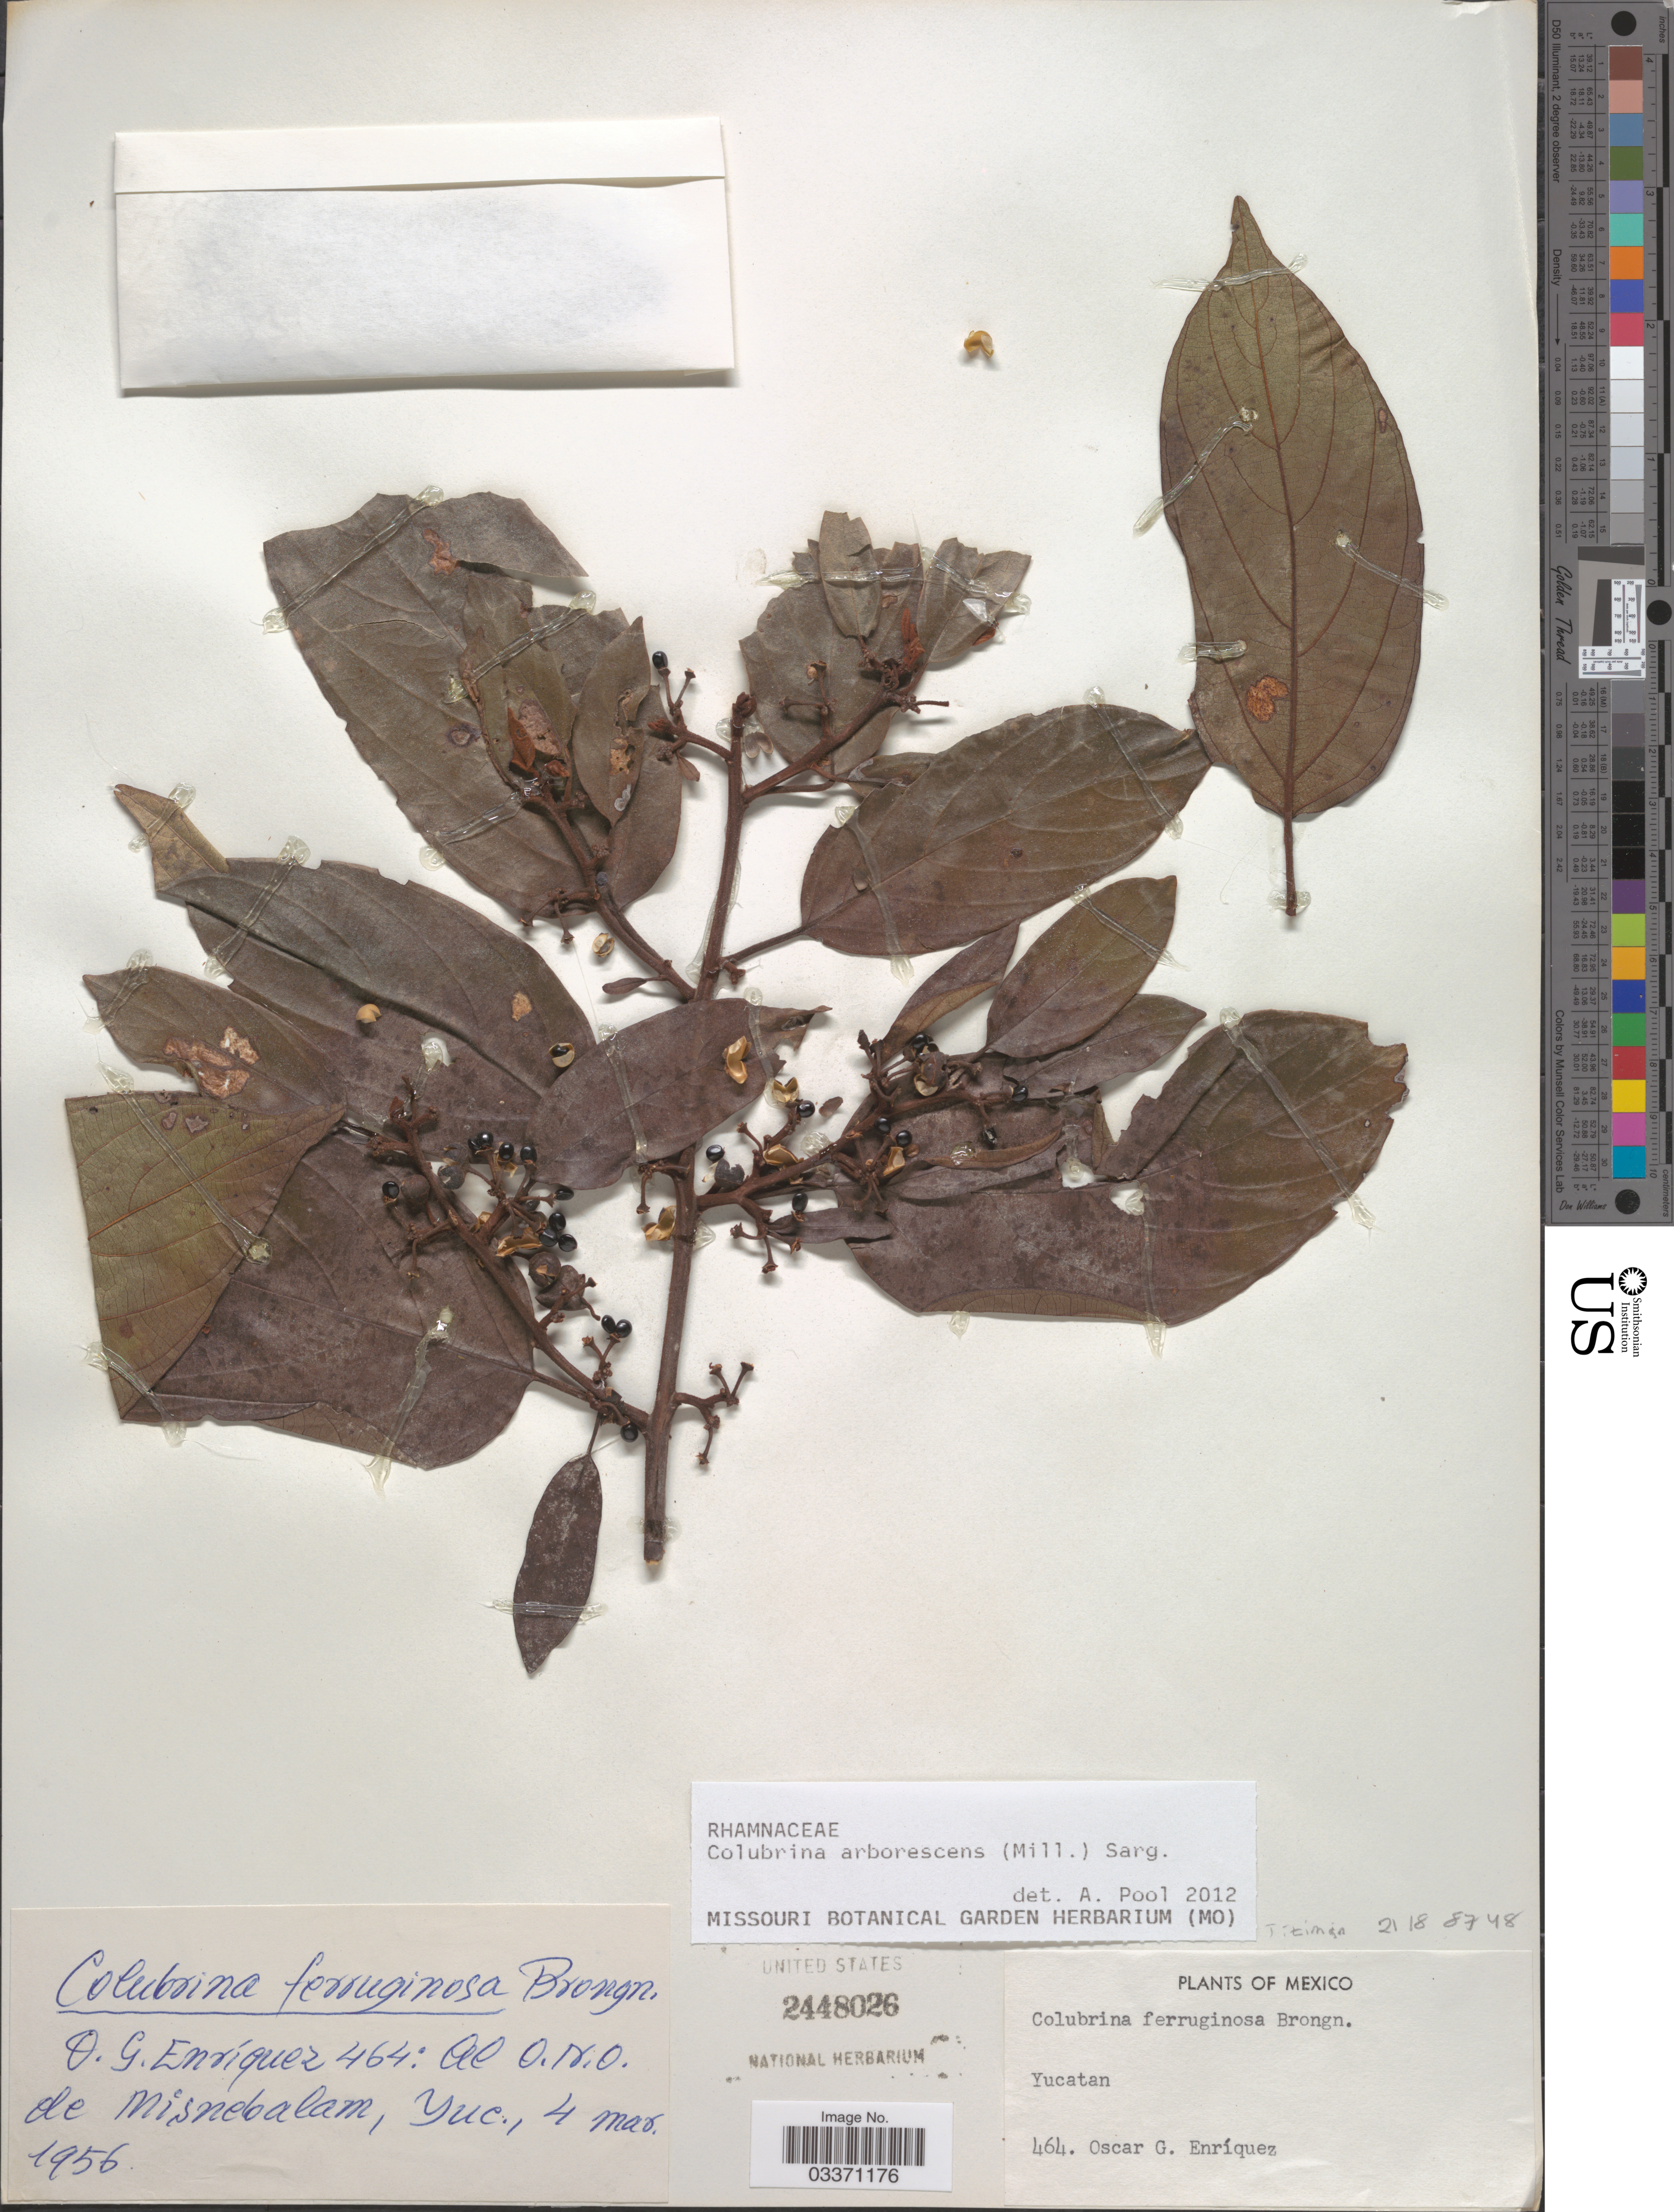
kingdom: Plantae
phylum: Tracheophyta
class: Magnoliopsida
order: Rosales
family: Rhamnaceae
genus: Colubrina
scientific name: Colubrina arborescens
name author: (Mill.) Sarg.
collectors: O. Enriquez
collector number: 464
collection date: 1956-03-04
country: Mexico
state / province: Yucatán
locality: Al O.N.O. de Misnebalam, Titimia [interpreted].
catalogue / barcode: US 2448026